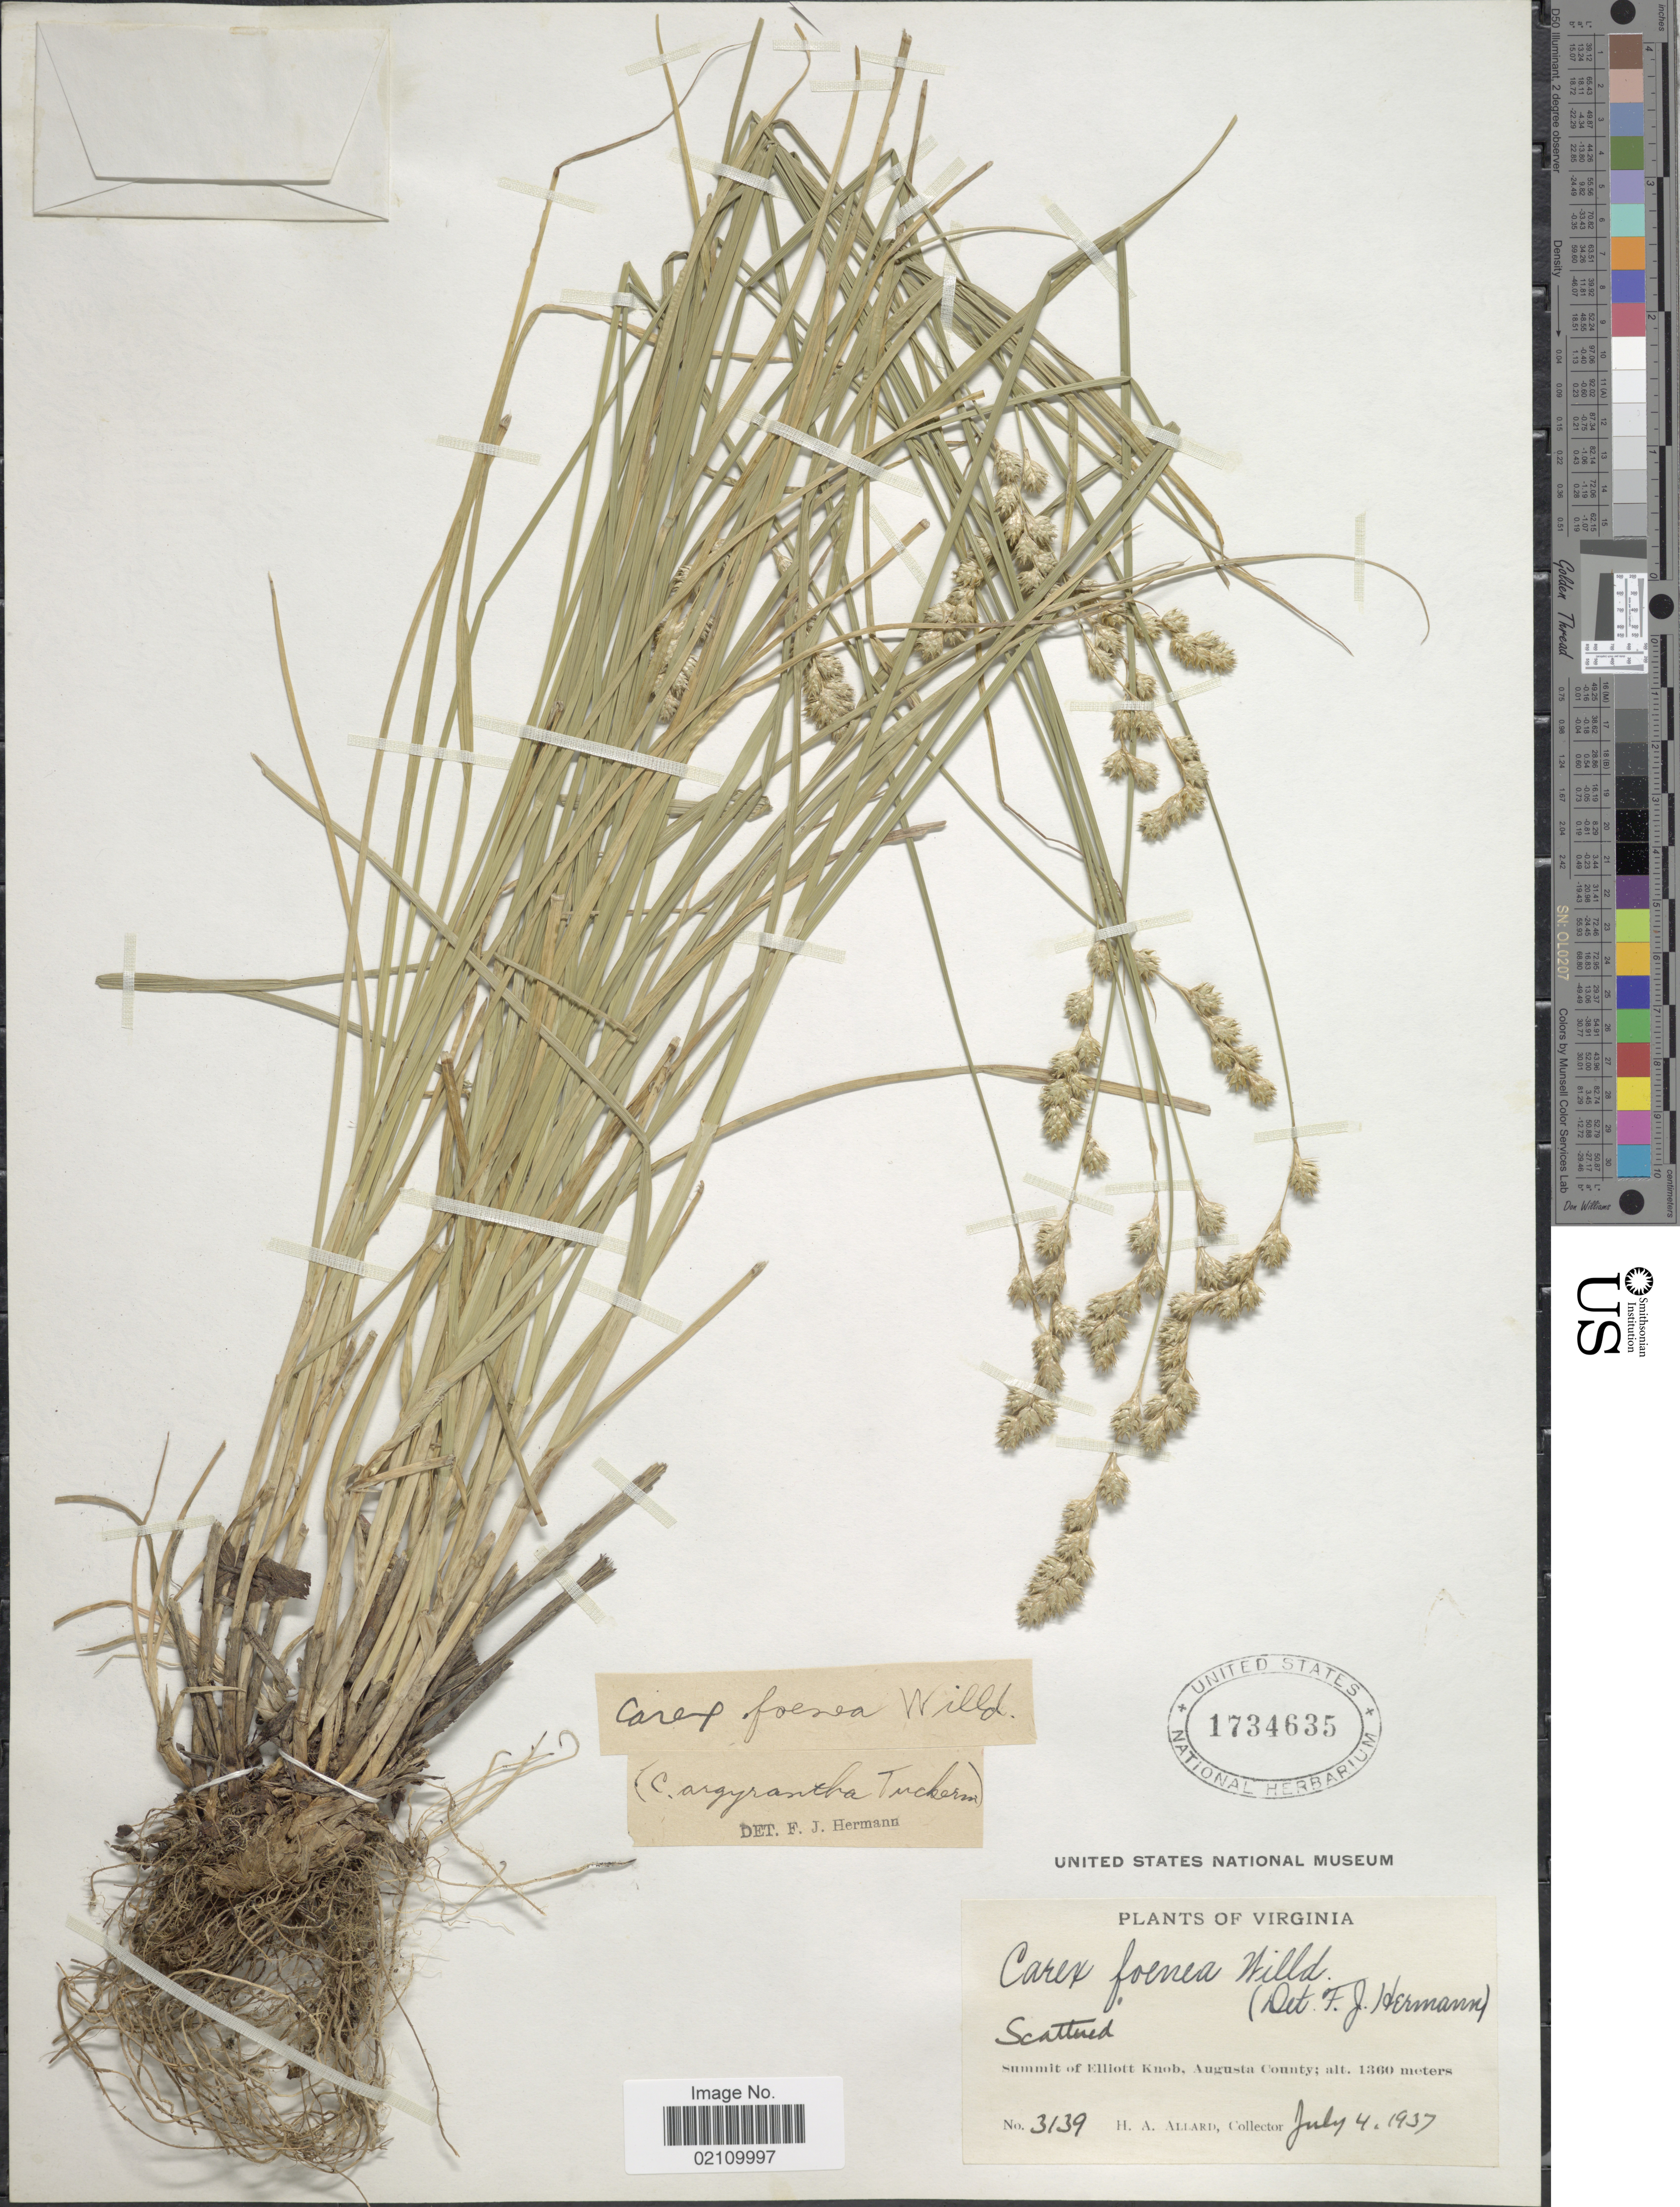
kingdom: Plantae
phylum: Tracheophyta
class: Liliopsida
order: Poales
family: Cyperaceae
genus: Carex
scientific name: Carex argyrantha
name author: Tuck. ex Boott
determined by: Strong, Mark T., (BOT), Smithsonian Institution - National Museum of Natural History (UNITED STATES)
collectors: H. A. Allard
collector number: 3139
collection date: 1937-07-04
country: United States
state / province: Virginia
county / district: Augusta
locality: Summit of Elliot Knob, Augusta County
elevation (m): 1360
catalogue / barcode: US 1734635